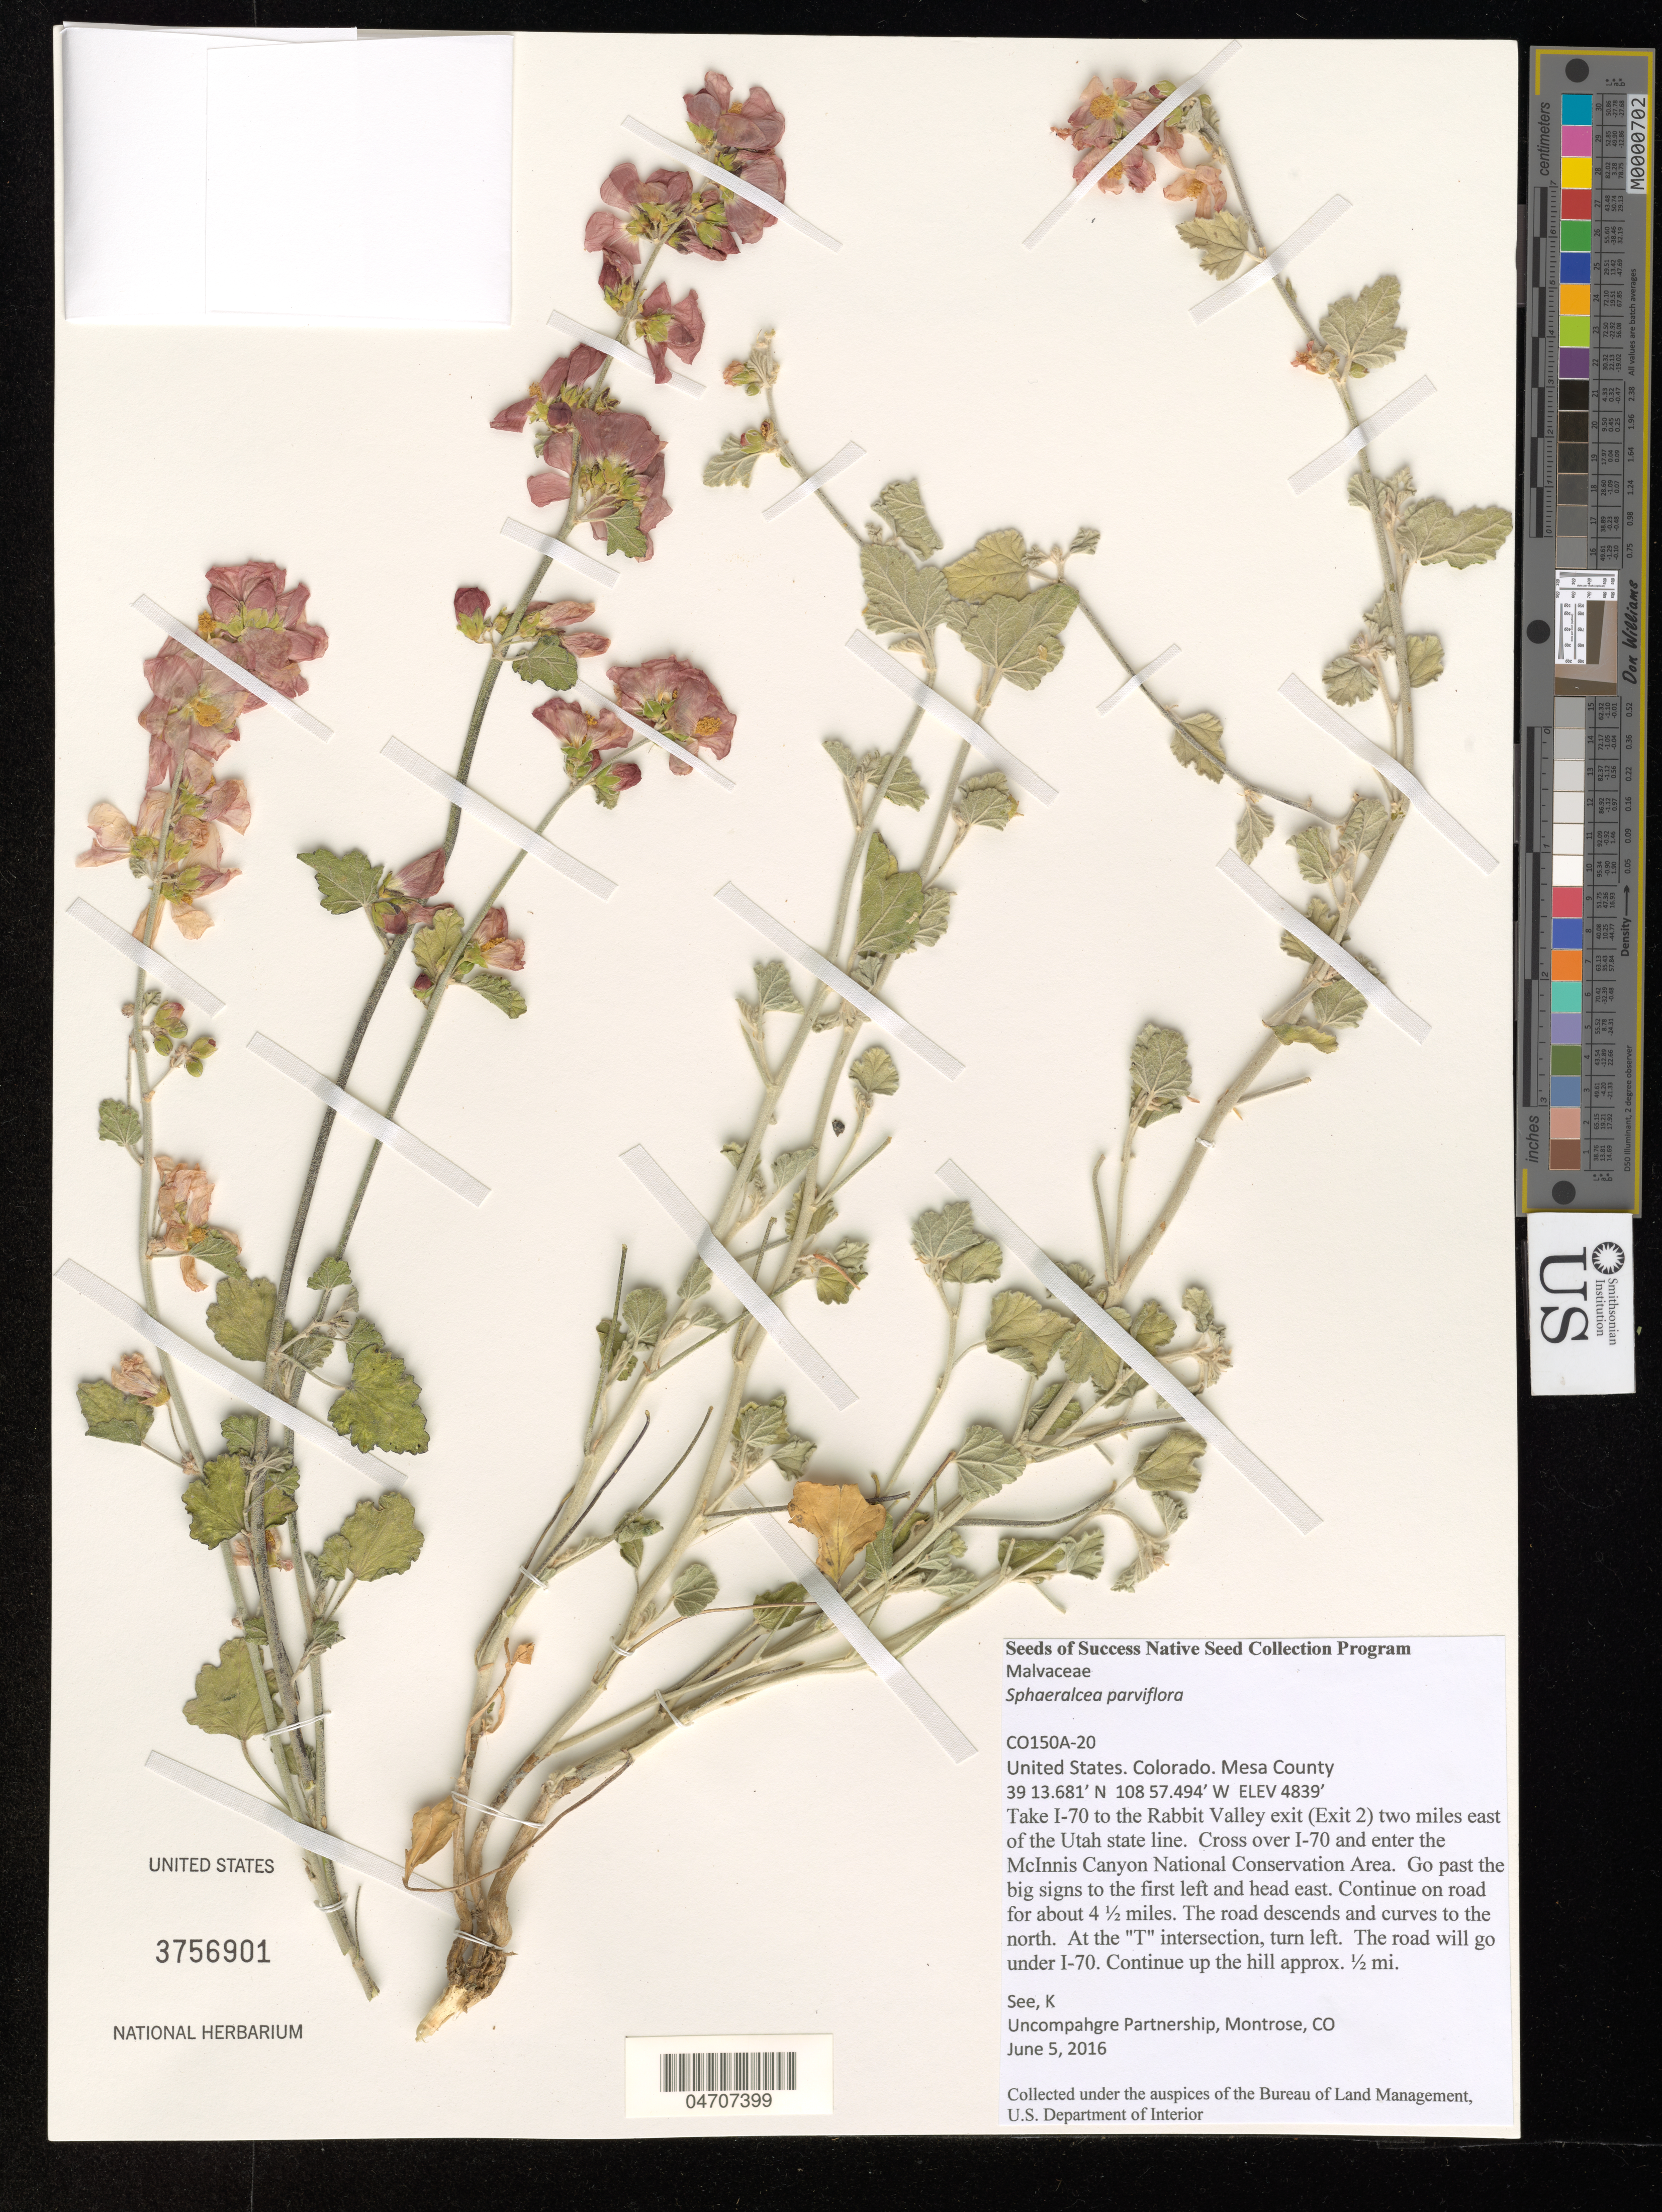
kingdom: Plantae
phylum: Tracheophyta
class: Magnoliopsida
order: Malvales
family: Malvaceae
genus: Sphaeralcea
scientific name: Sphaeralcea parvifolia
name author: A. Nelson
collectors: K. See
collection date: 2016-06-05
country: United States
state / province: Colorado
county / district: Mesa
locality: Mesa County. Take I-70 to the Rabbit Valley exit (Exit 2), two miles east of the Utah state line. Cross over I-70 and enter the McInnis Canyon National Conservation Area. Go past the big signs to the first left and head east. Continue on road for about 4 ½ miles. The road descends and curves to the north. At the "T" intersection, turn left. The road will go under I-70. Continue up the hill approx. ½ mi.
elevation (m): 1475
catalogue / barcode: US 3756901